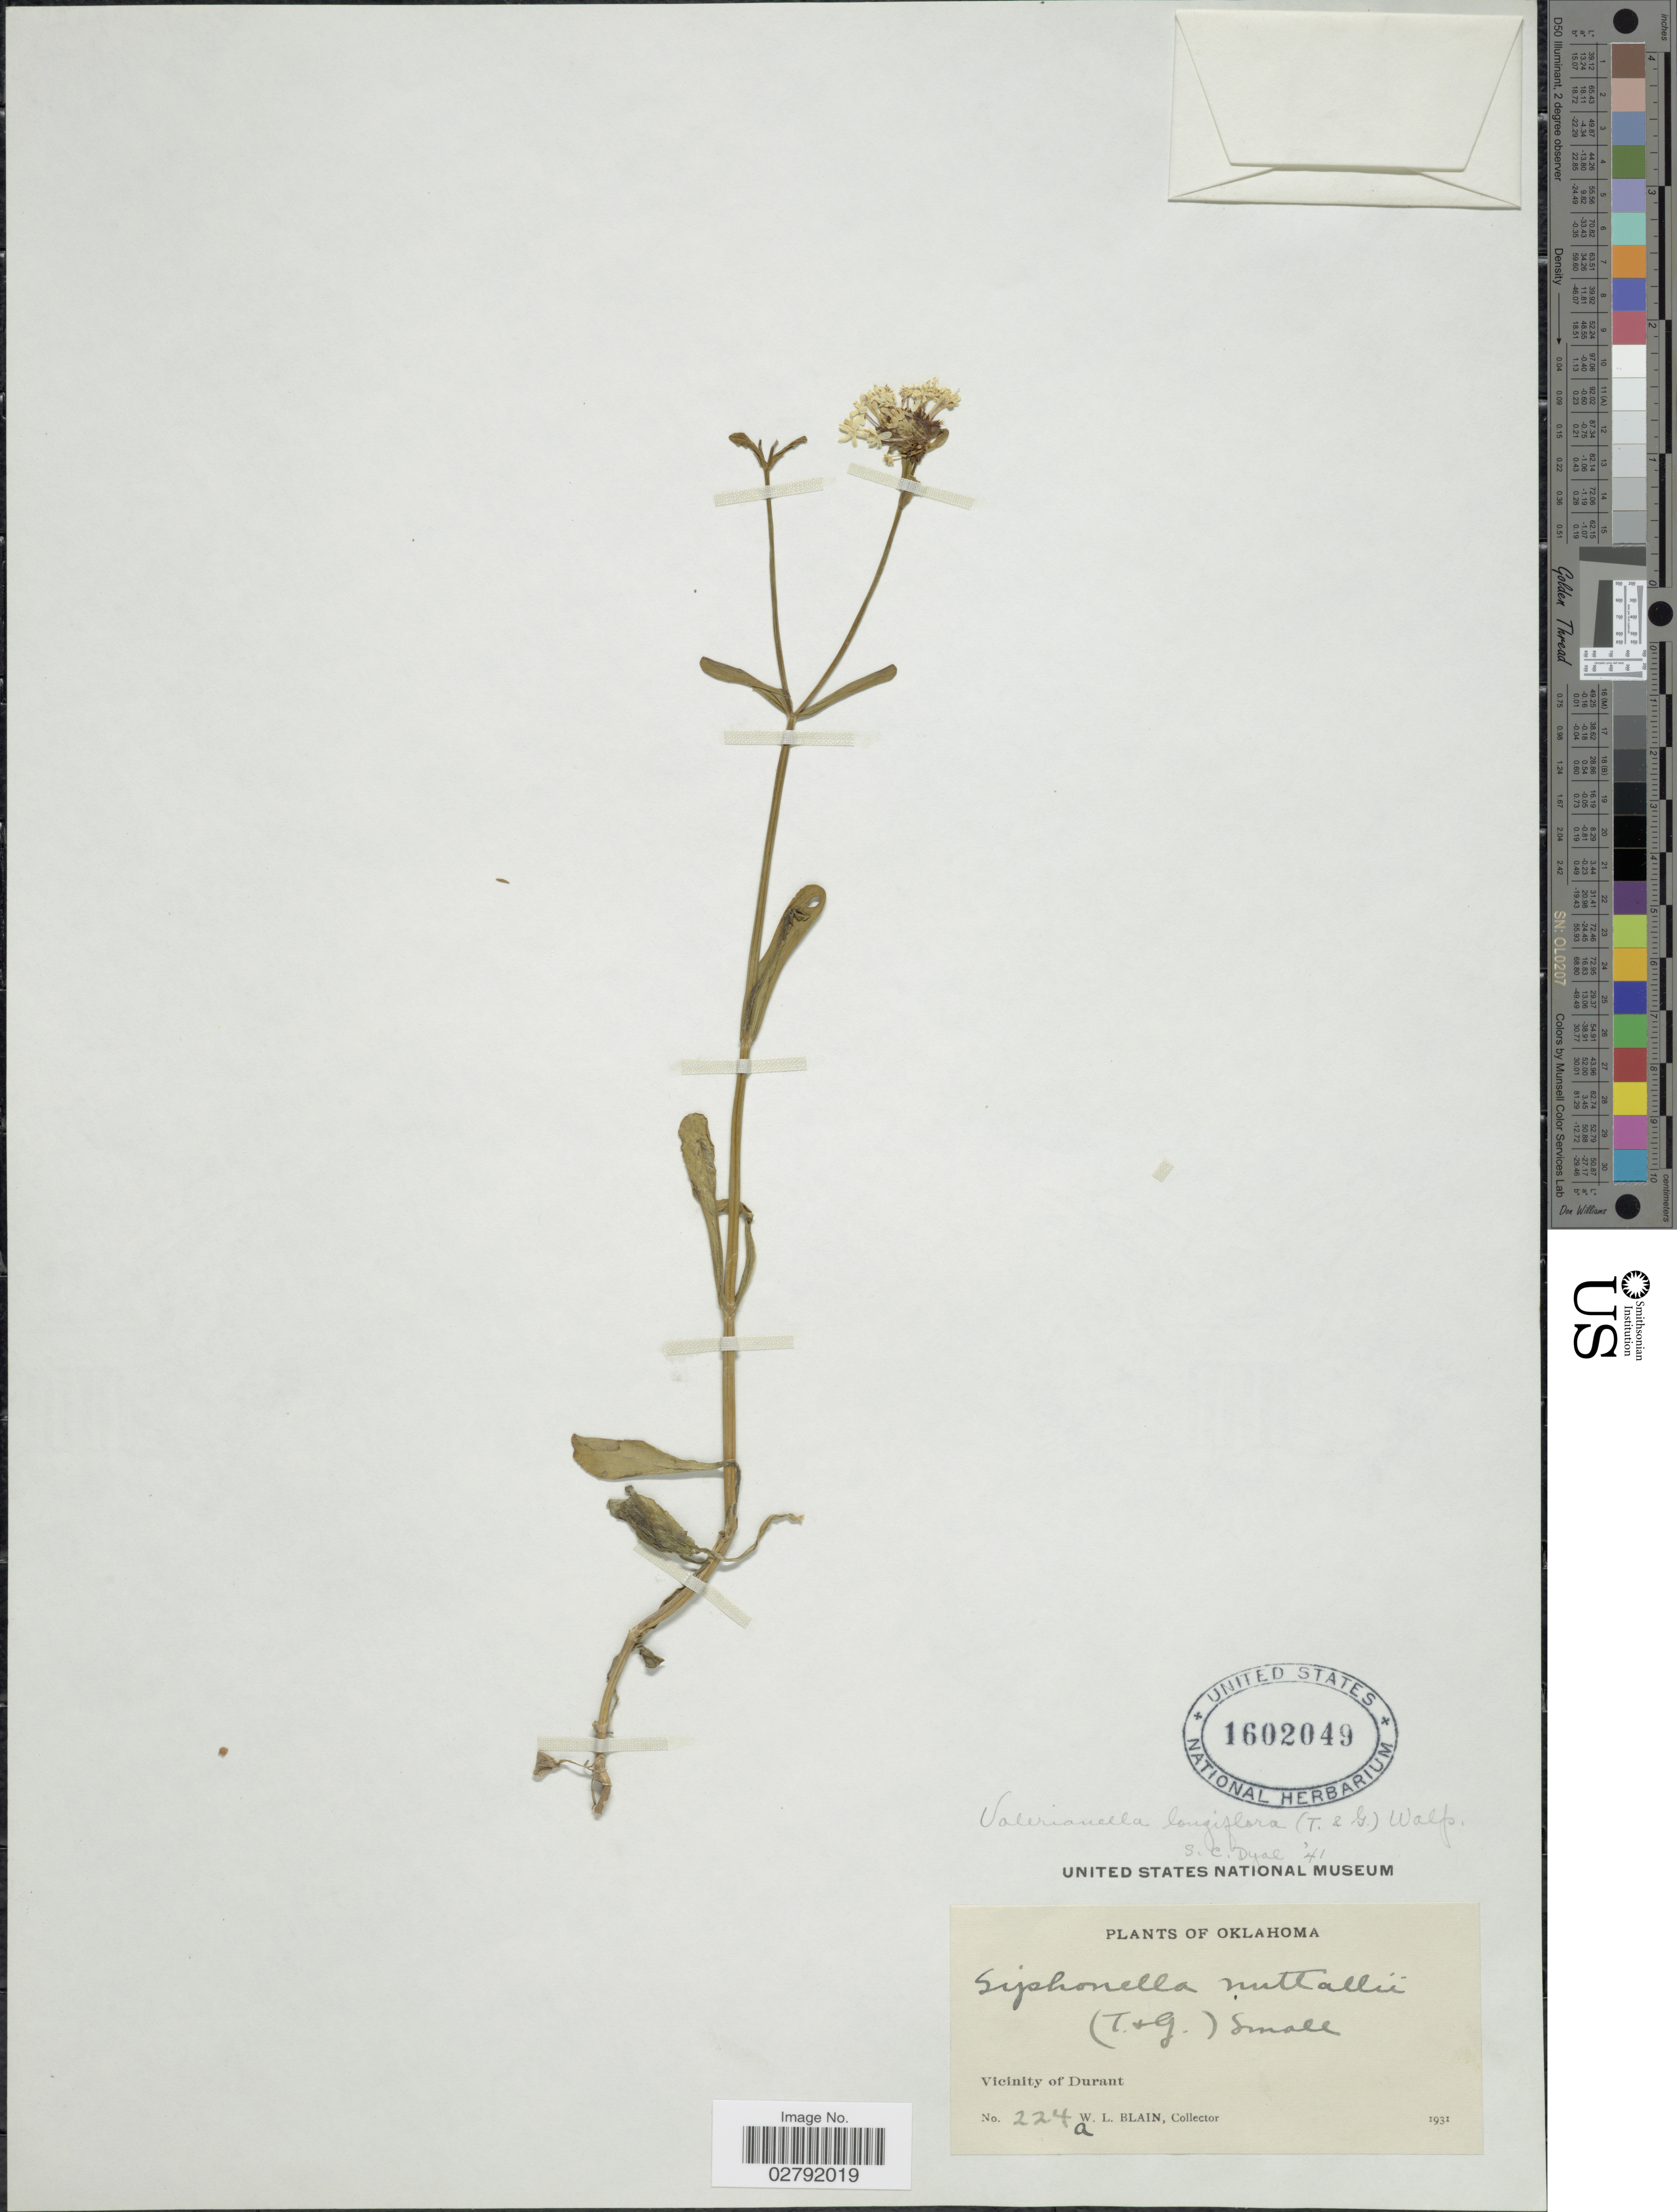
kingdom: Plantae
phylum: Tracheophyta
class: Magnoliopsida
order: Dipsacales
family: Caprifoliaceae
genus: Valerianella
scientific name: Valerianella longiflora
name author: (Torr. & A. Gray) Walp.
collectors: W. Blain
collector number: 224a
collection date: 1931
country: United States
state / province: Oklahoma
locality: Vicinity of Durant.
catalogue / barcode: US 1602049